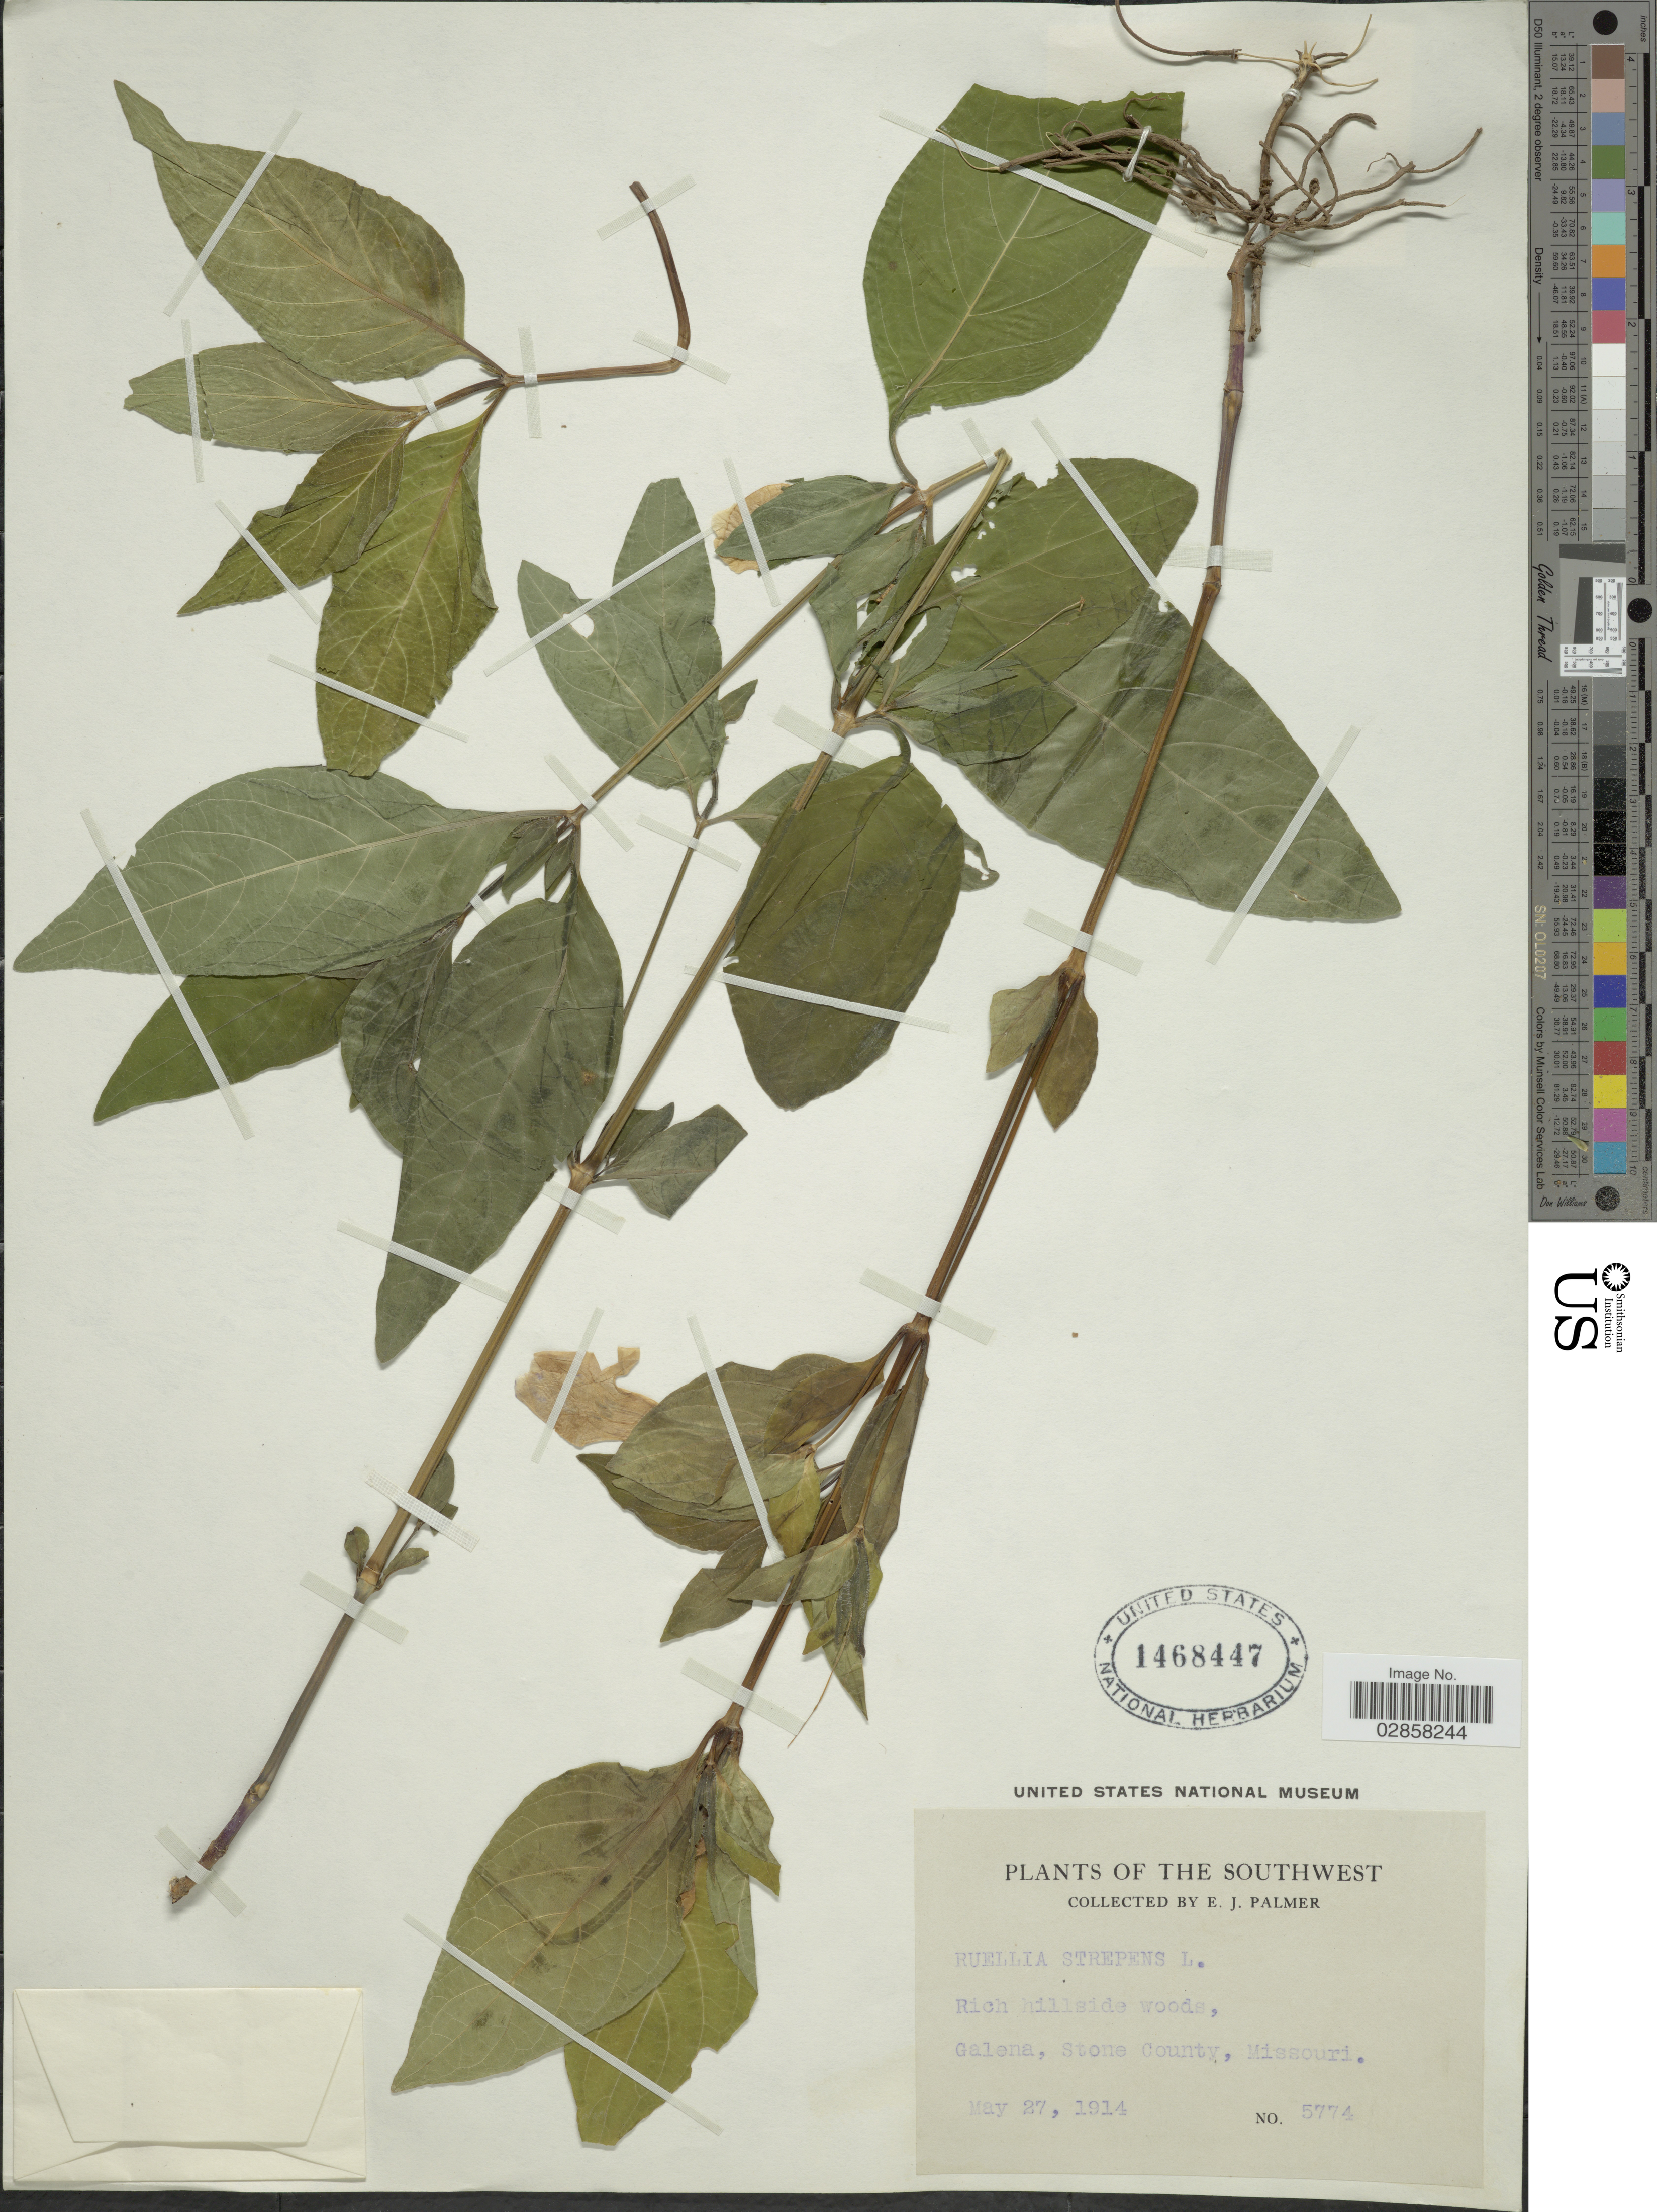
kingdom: Plantae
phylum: Tracheophyta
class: Magnoliopsida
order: Lamiales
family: Acanthaceae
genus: Ruellia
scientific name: Ruellia strepens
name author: L.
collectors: E. J. Palmer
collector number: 5774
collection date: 1914-05-27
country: United States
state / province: Missouri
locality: The Southwest. Galena, Stone County.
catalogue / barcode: US 1468447